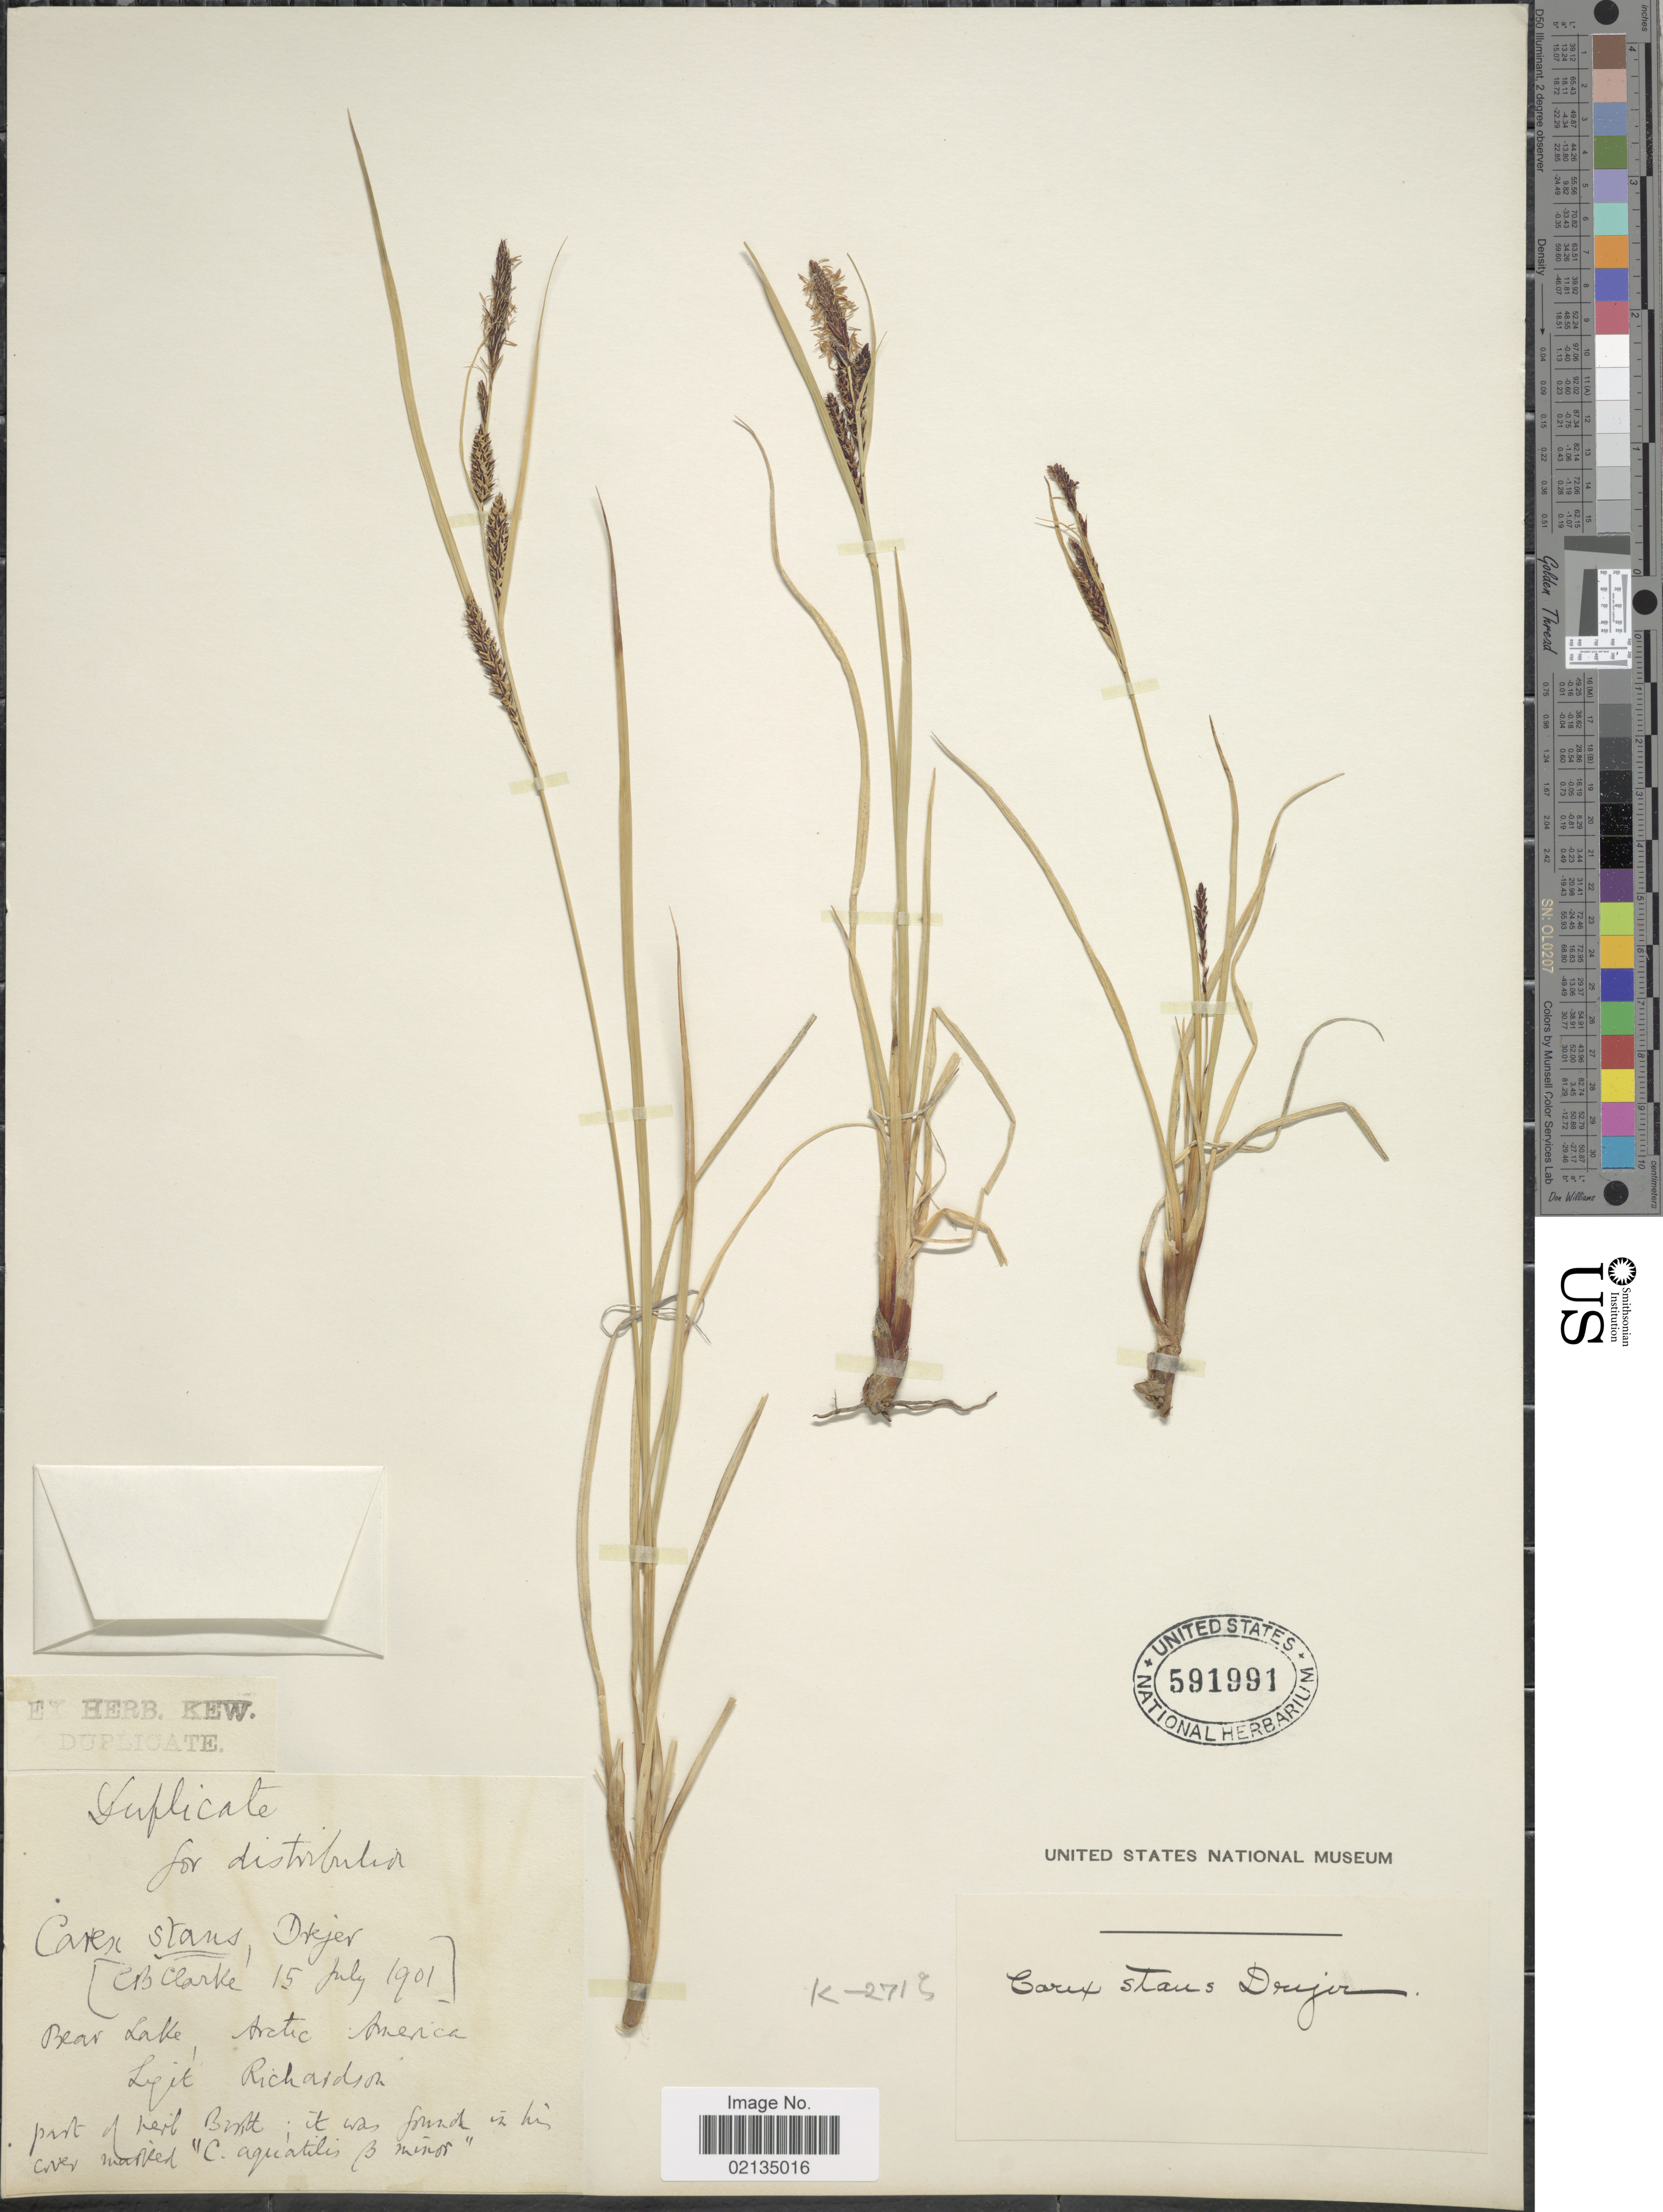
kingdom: Plantae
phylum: Tracheophyta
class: Liliopsida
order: Poales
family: Cyperaceae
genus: Carex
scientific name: Carex aquatilis var. minor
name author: Boott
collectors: -- Richardson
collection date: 1901-07-15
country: Canada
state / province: Northwest Territories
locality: Bear Lake, Arctic America.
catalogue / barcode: US 591991